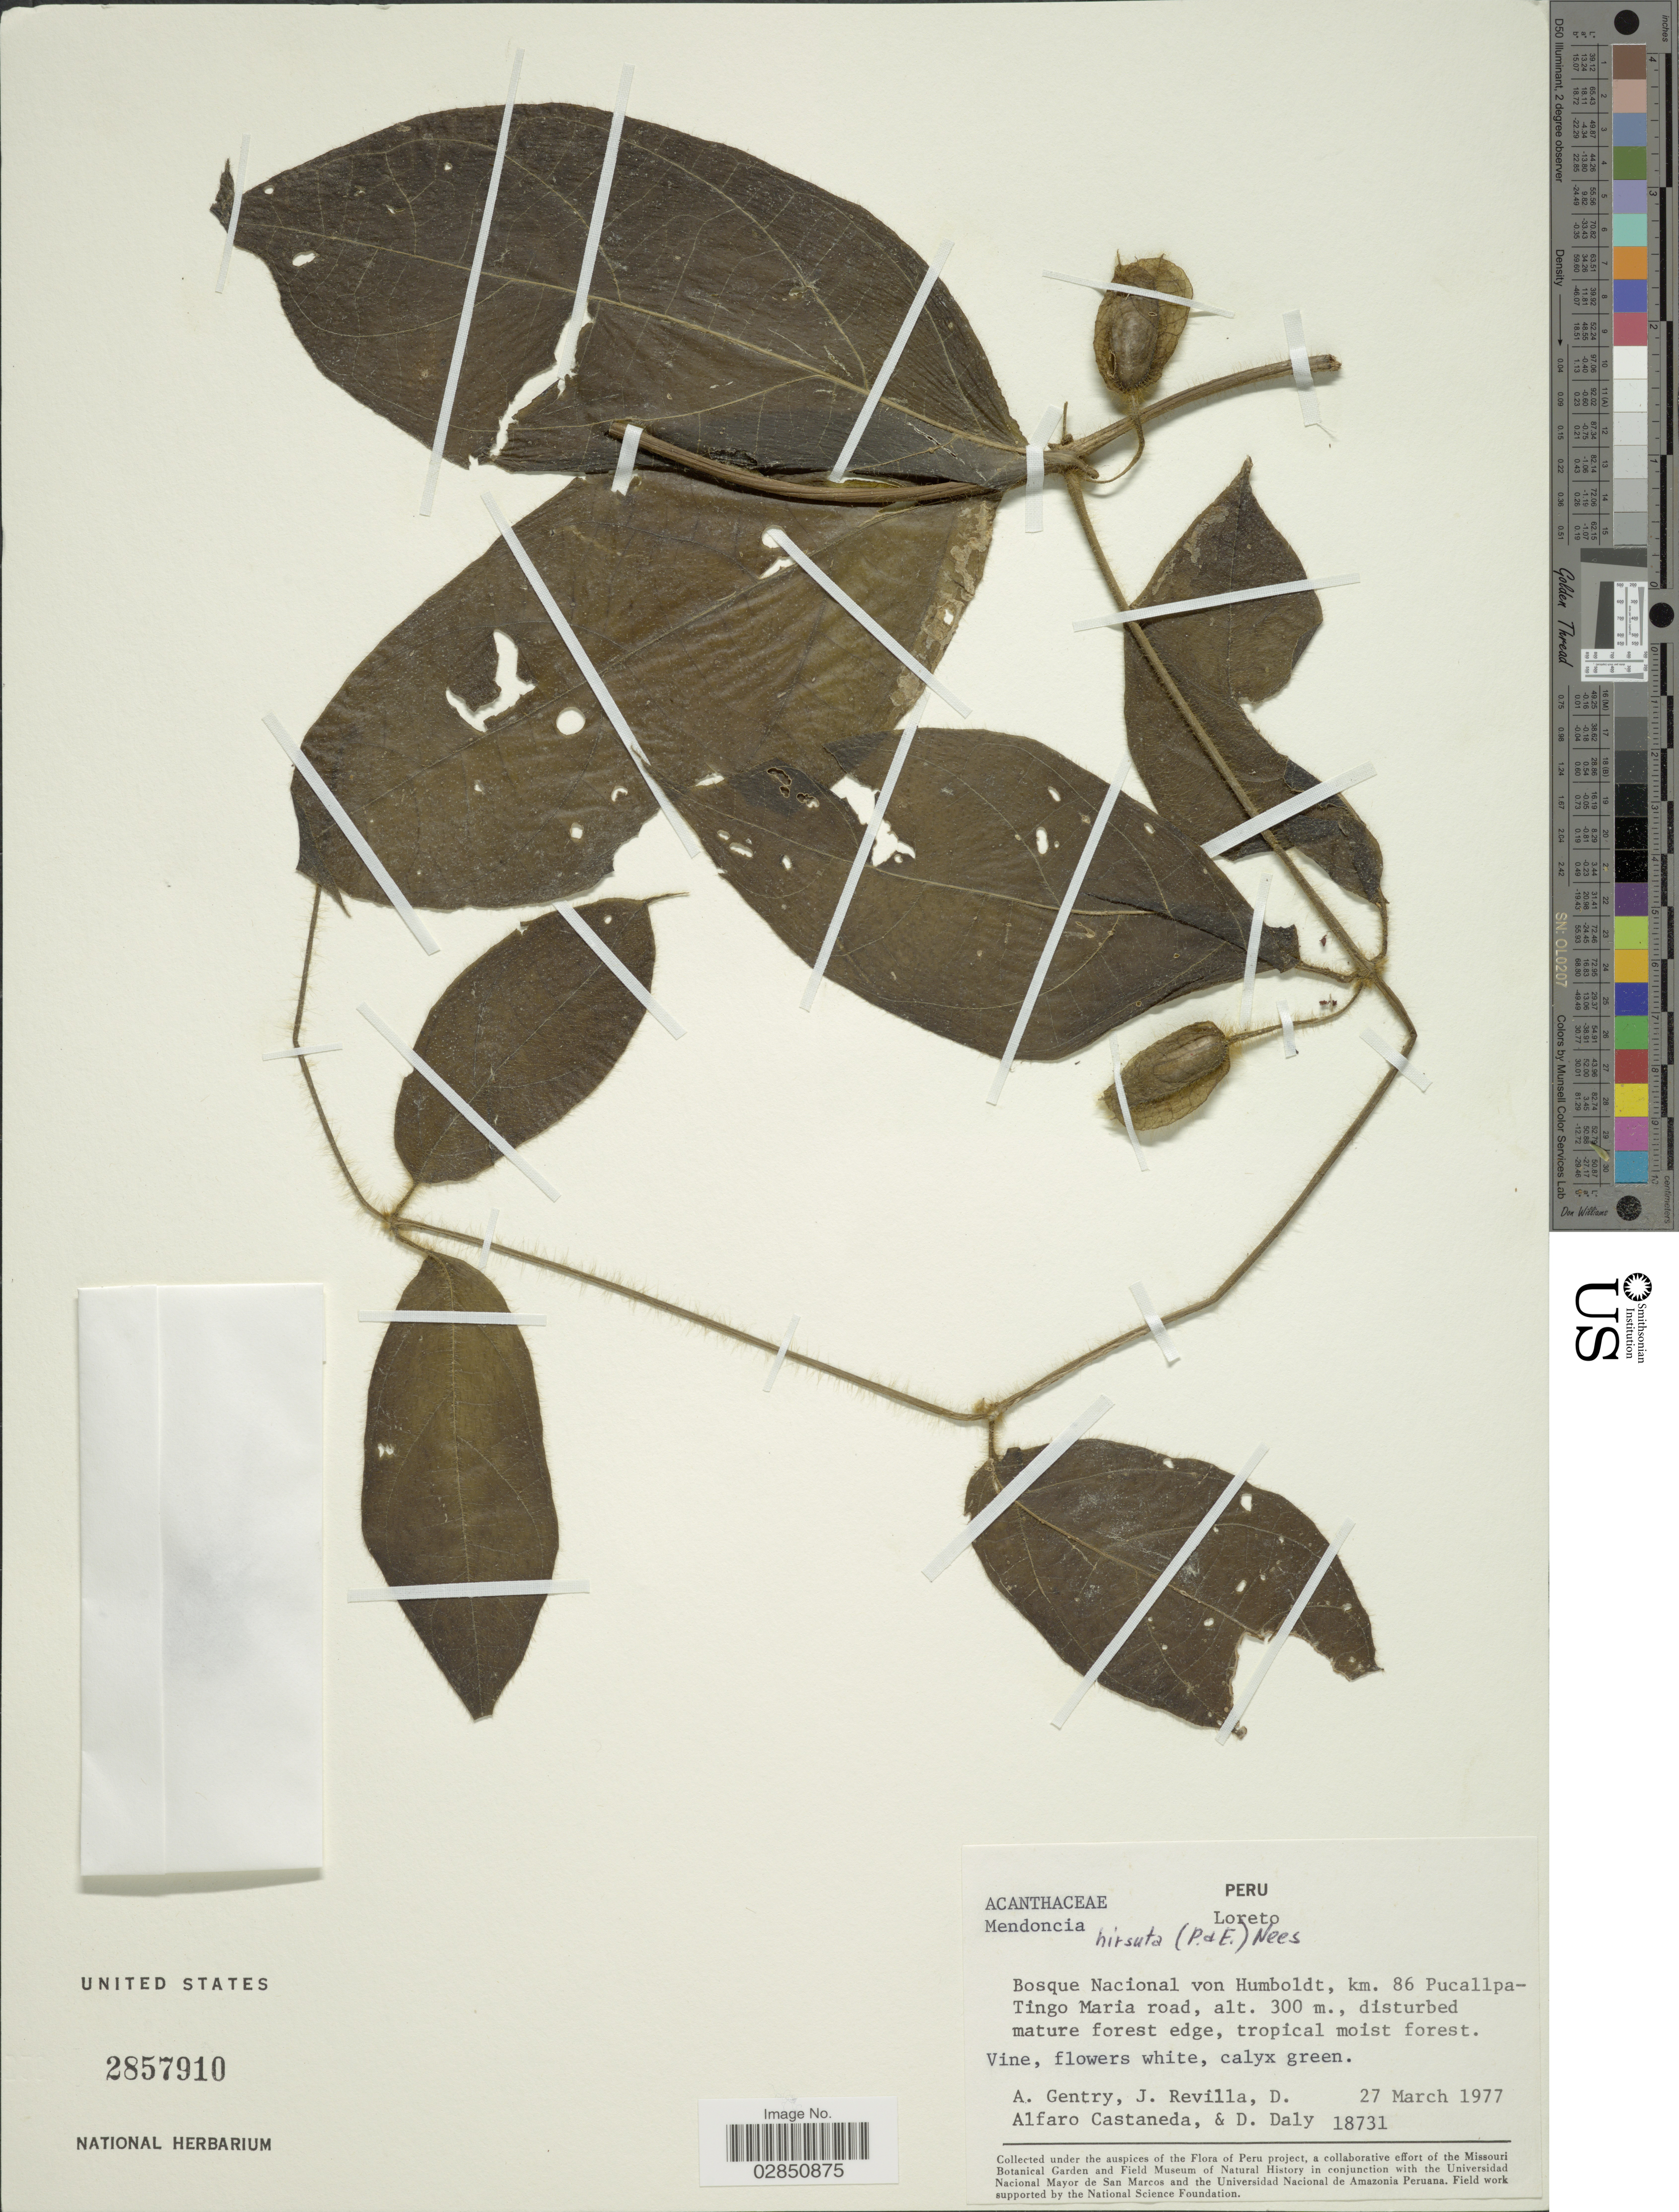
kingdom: Plantae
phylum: Tracheophyta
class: Magnoliopsida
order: Lamiales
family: Acanthaceae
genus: Mendoncia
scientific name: Mendoncia bivalvis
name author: (L. f.) Merr.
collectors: A. H. Gentry, J. Revilla, D. Alfaro Castaneda & D. C. Daly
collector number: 18731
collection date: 1977-03-27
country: Peru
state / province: Loreto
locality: Bosque Nacional von Humboldt, km. 86 Pucallpa-Tingo Maria road.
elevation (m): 300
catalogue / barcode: US 2857910